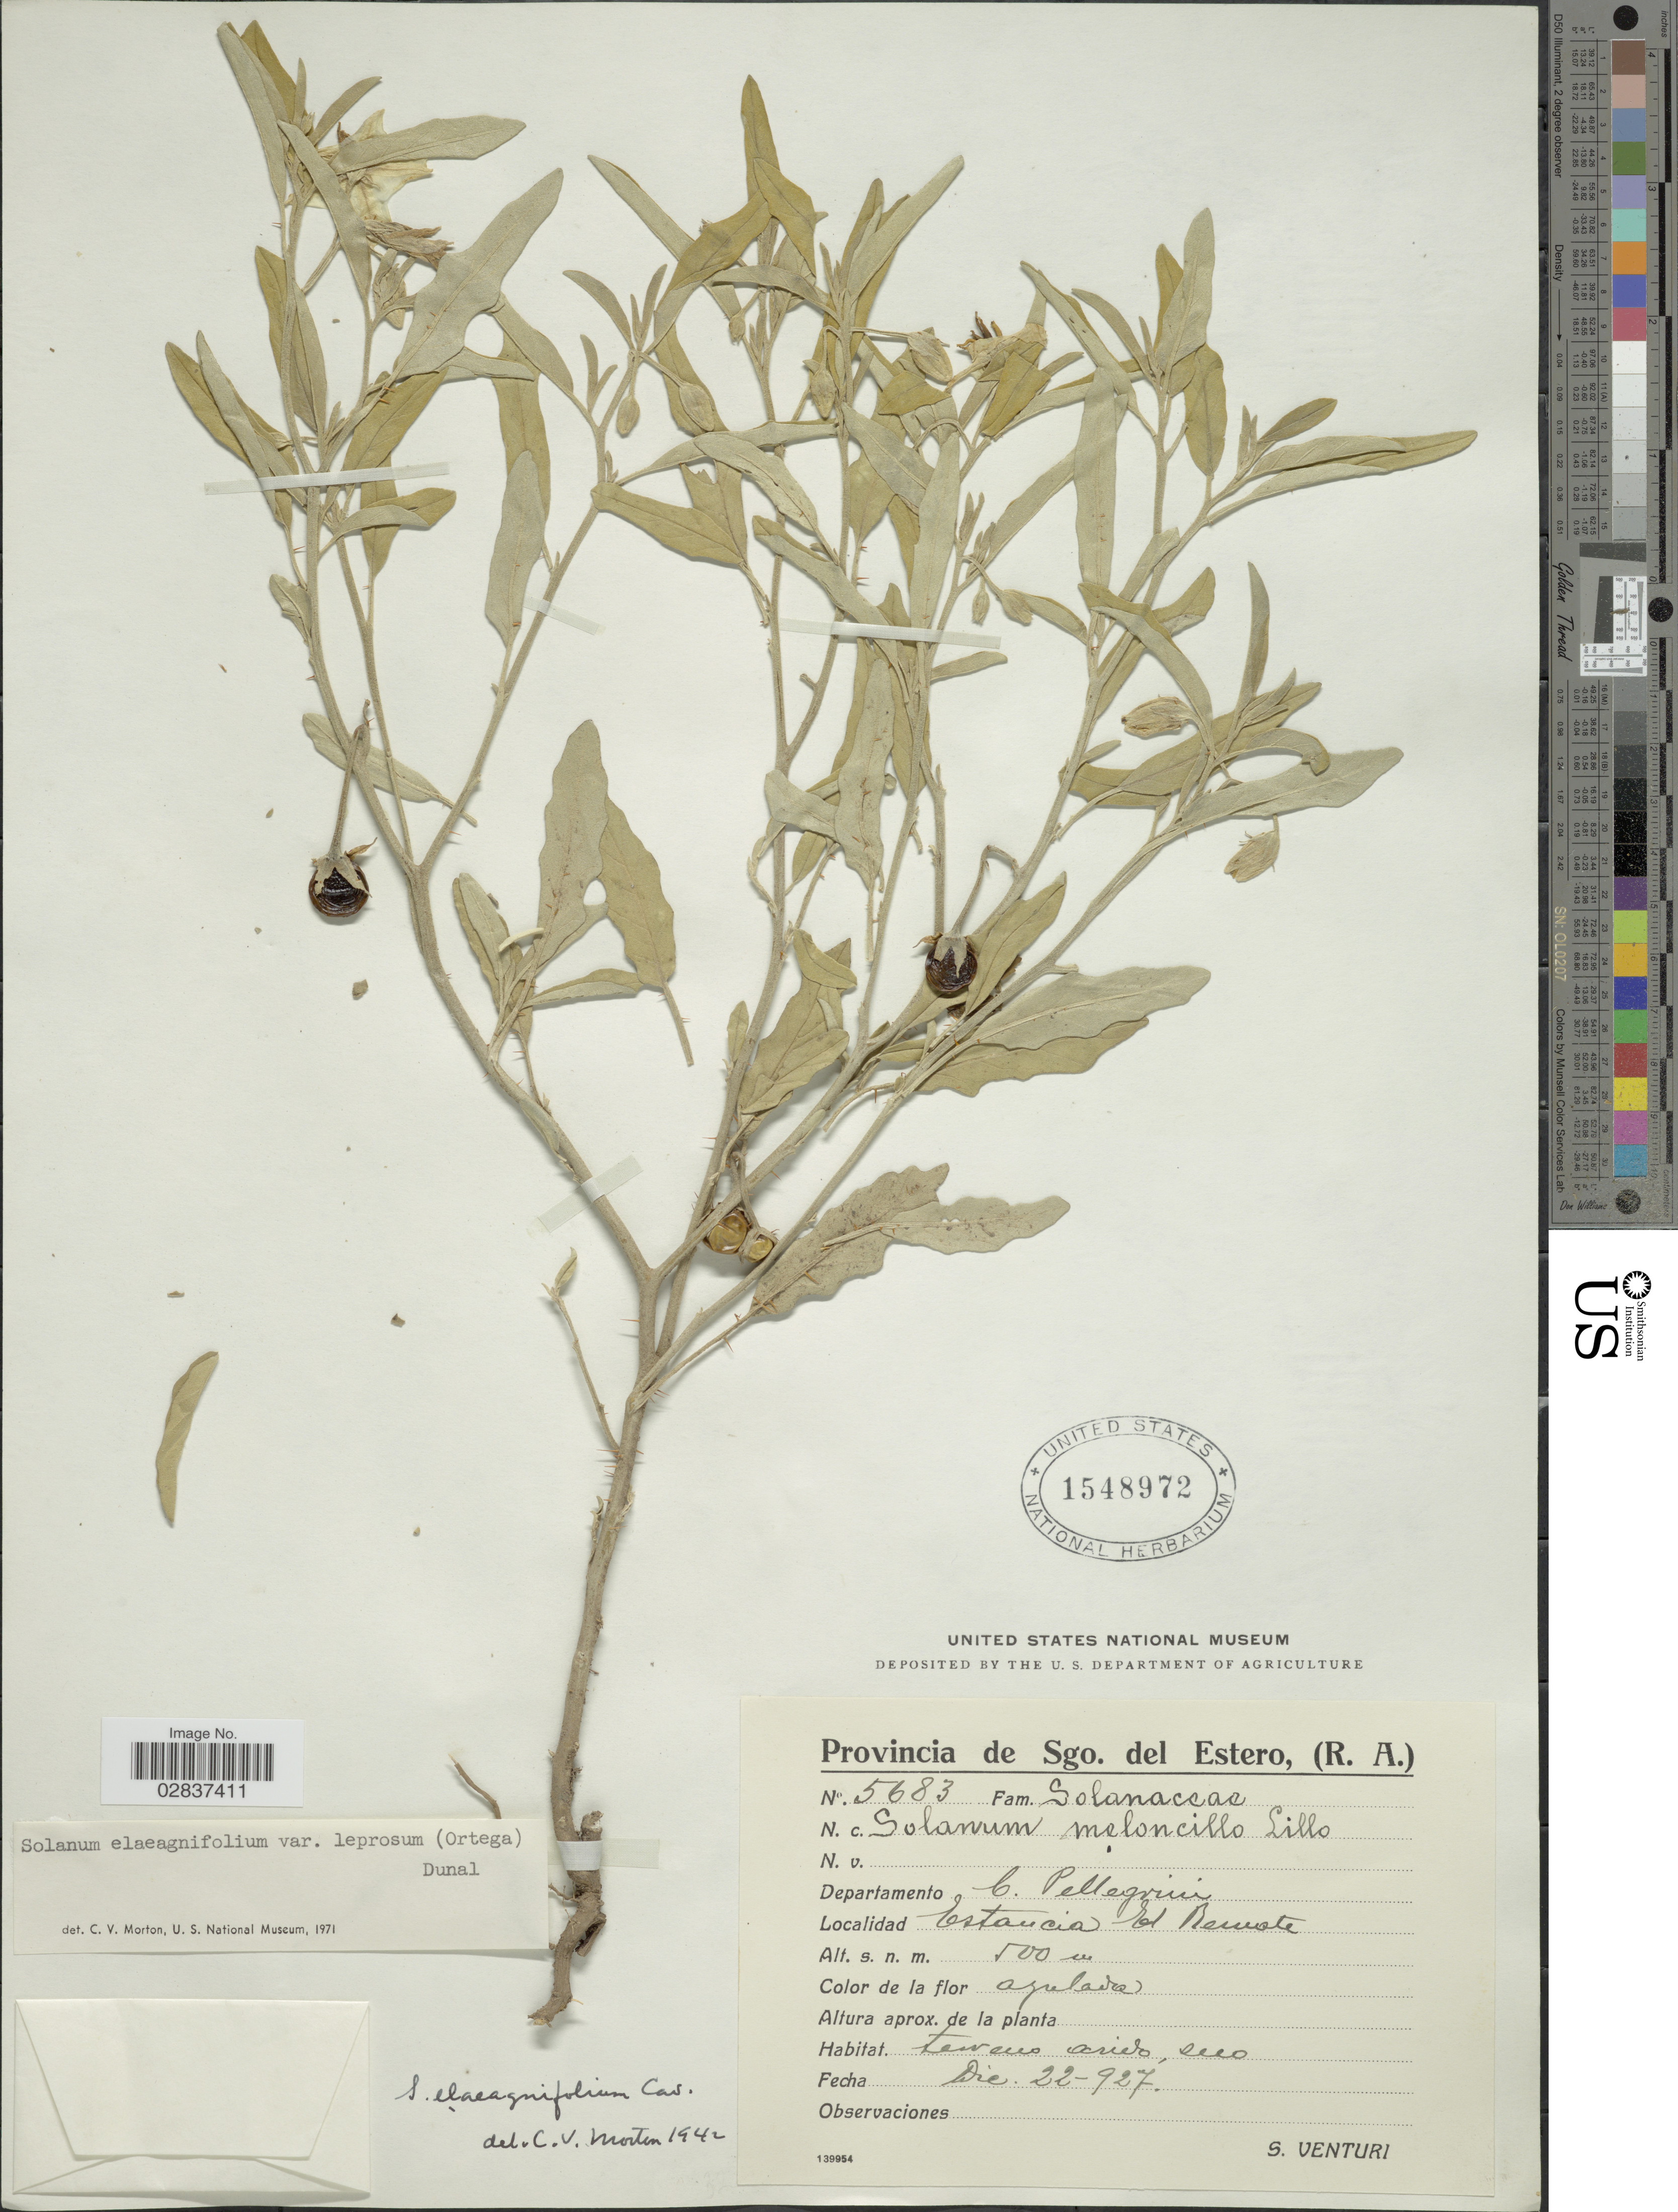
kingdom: Plantae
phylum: Tracheophyta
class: Magnoliopsida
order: Solanales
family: Solanaceae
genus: Solanum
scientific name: Solanum elaeagnifolium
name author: Cav.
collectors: S. Venturi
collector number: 5683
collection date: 1927-12-22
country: Argentina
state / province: Santiago del Estero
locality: Departamento C. Pellegrini, Estancia El Remote.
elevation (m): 500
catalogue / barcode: US 1548972